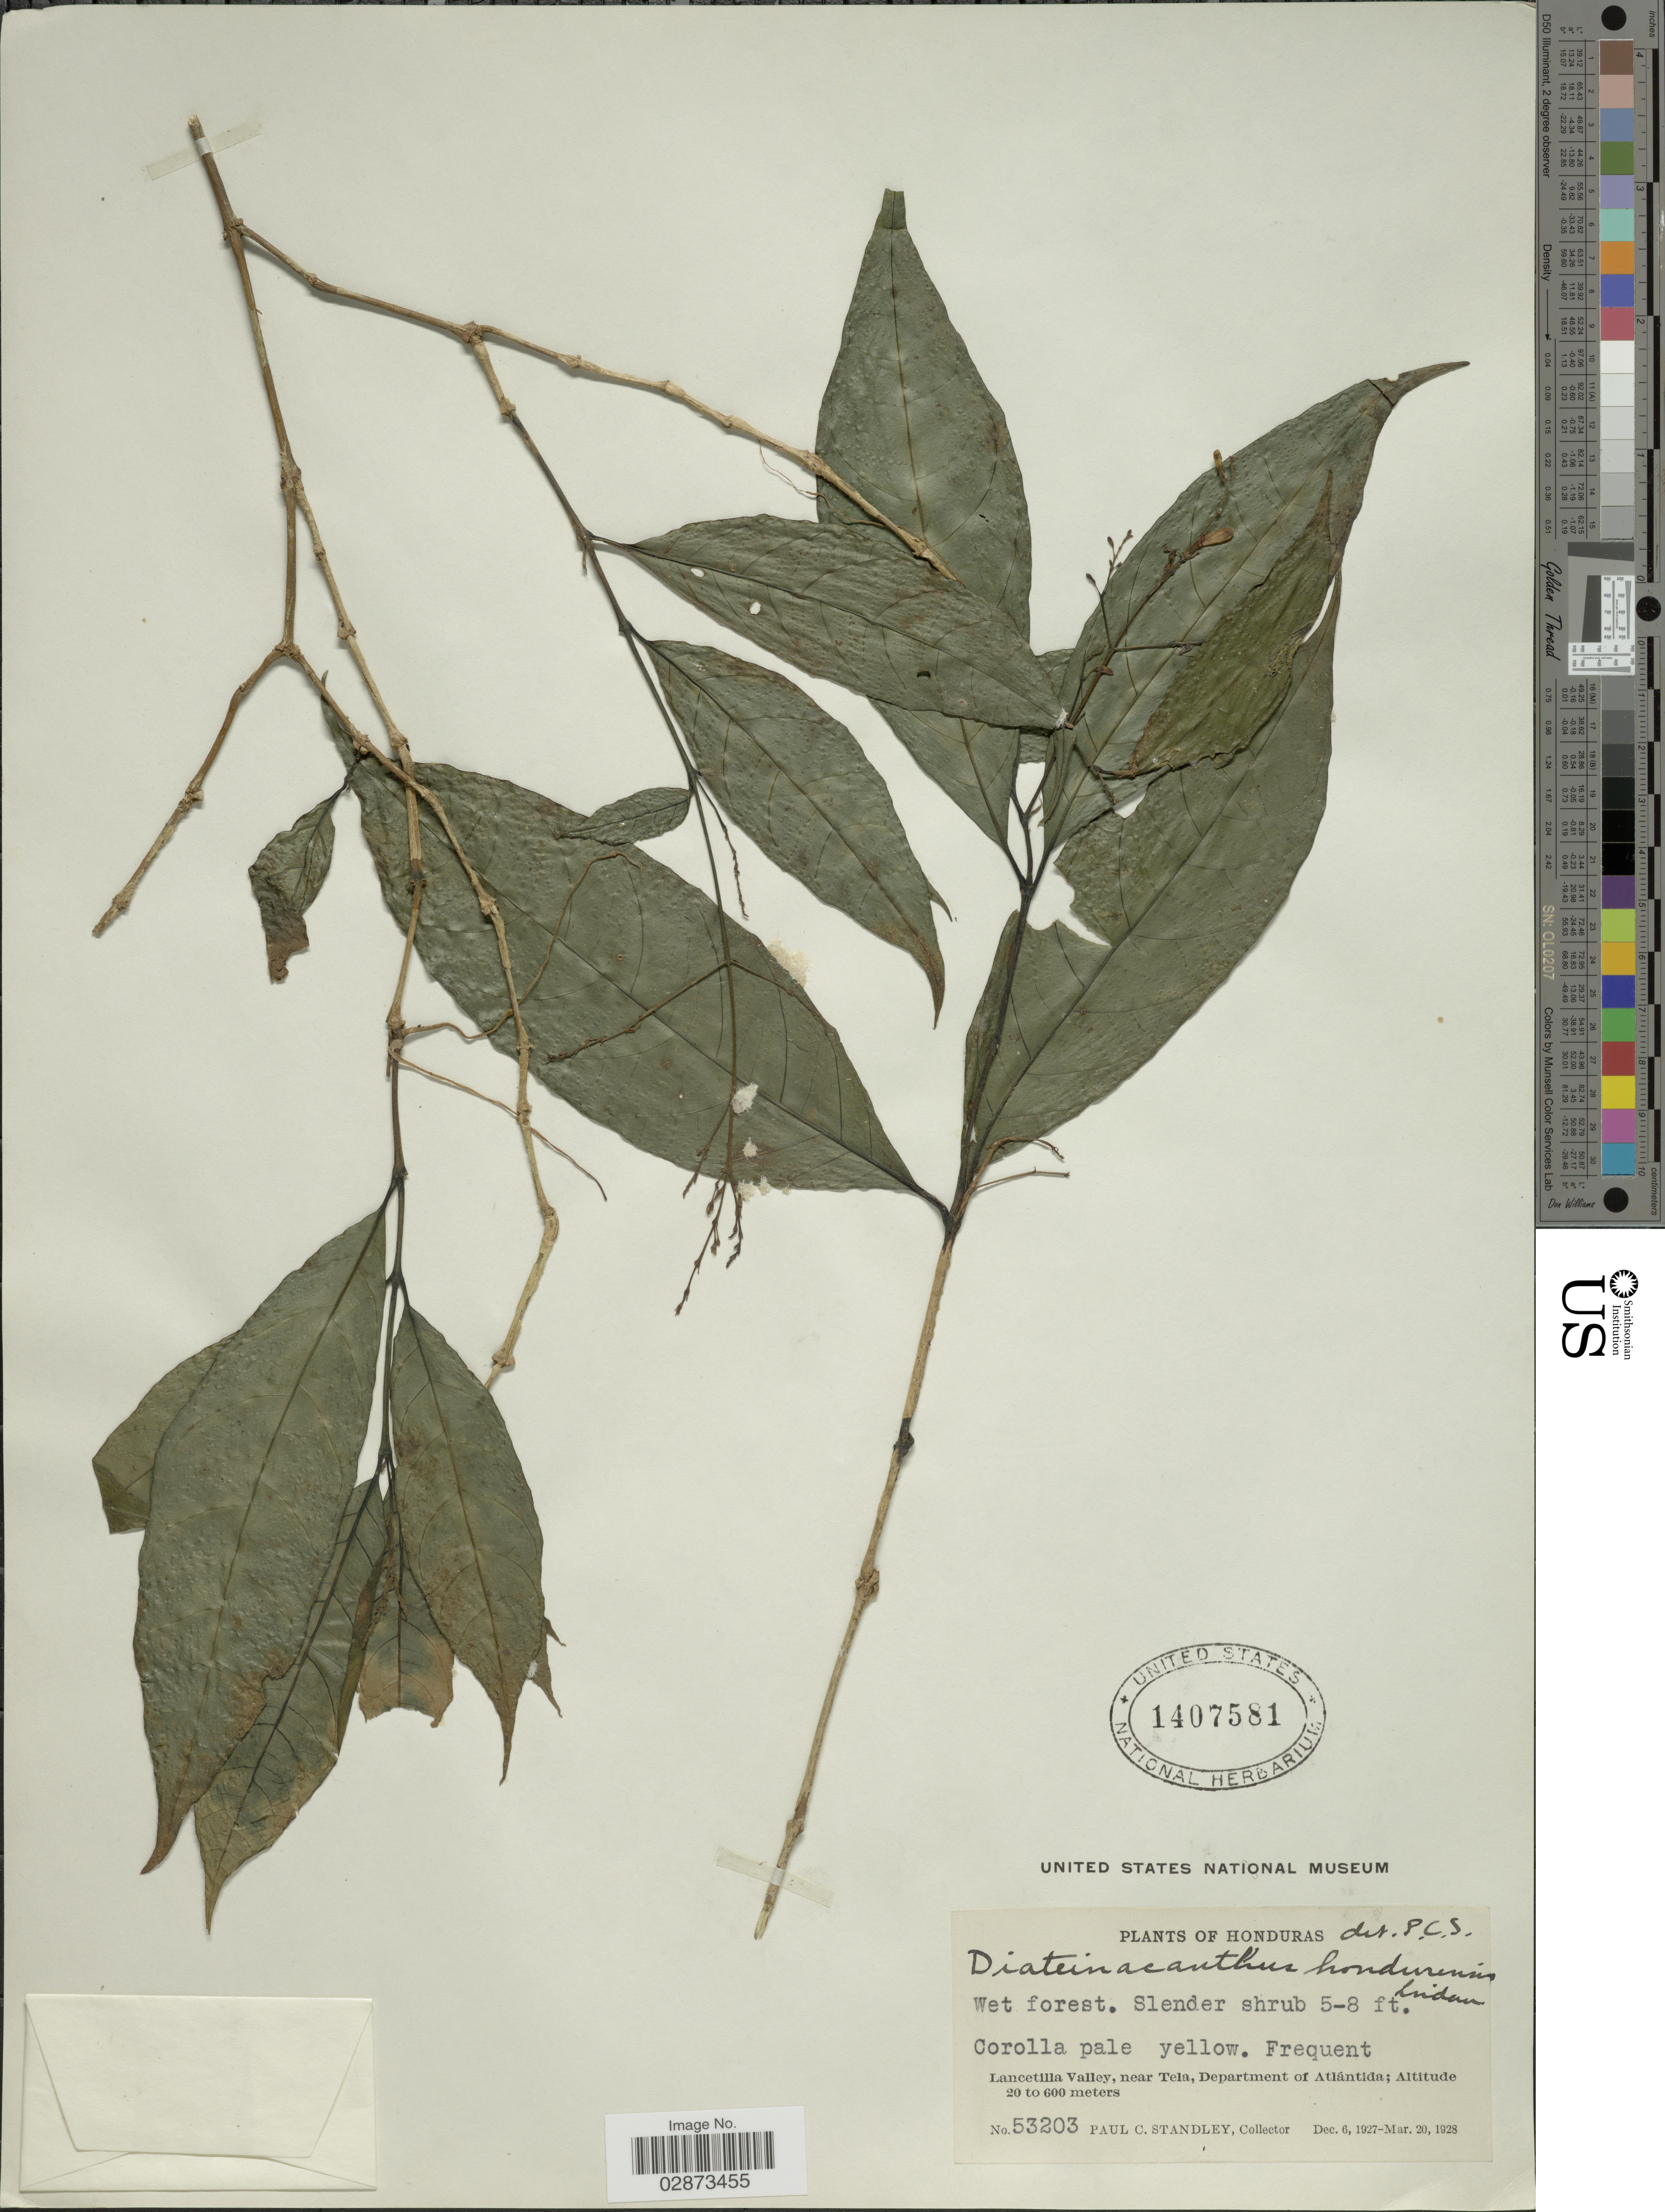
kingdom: Plantae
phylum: Tracheophyta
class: Magnoliopsida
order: Lamiales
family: Acanthaceae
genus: Odontonema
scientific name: Odontonema hondurensis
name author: (Lindau) D.N. Gibson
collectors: P. C. Standley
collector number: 53203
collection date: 1927-12-06/1928-03-20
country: Honduras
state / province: Atlántida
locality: Lancetilla Valley, near Tela, Department of Atlántida. .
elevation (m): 20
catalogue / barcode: US 1407581